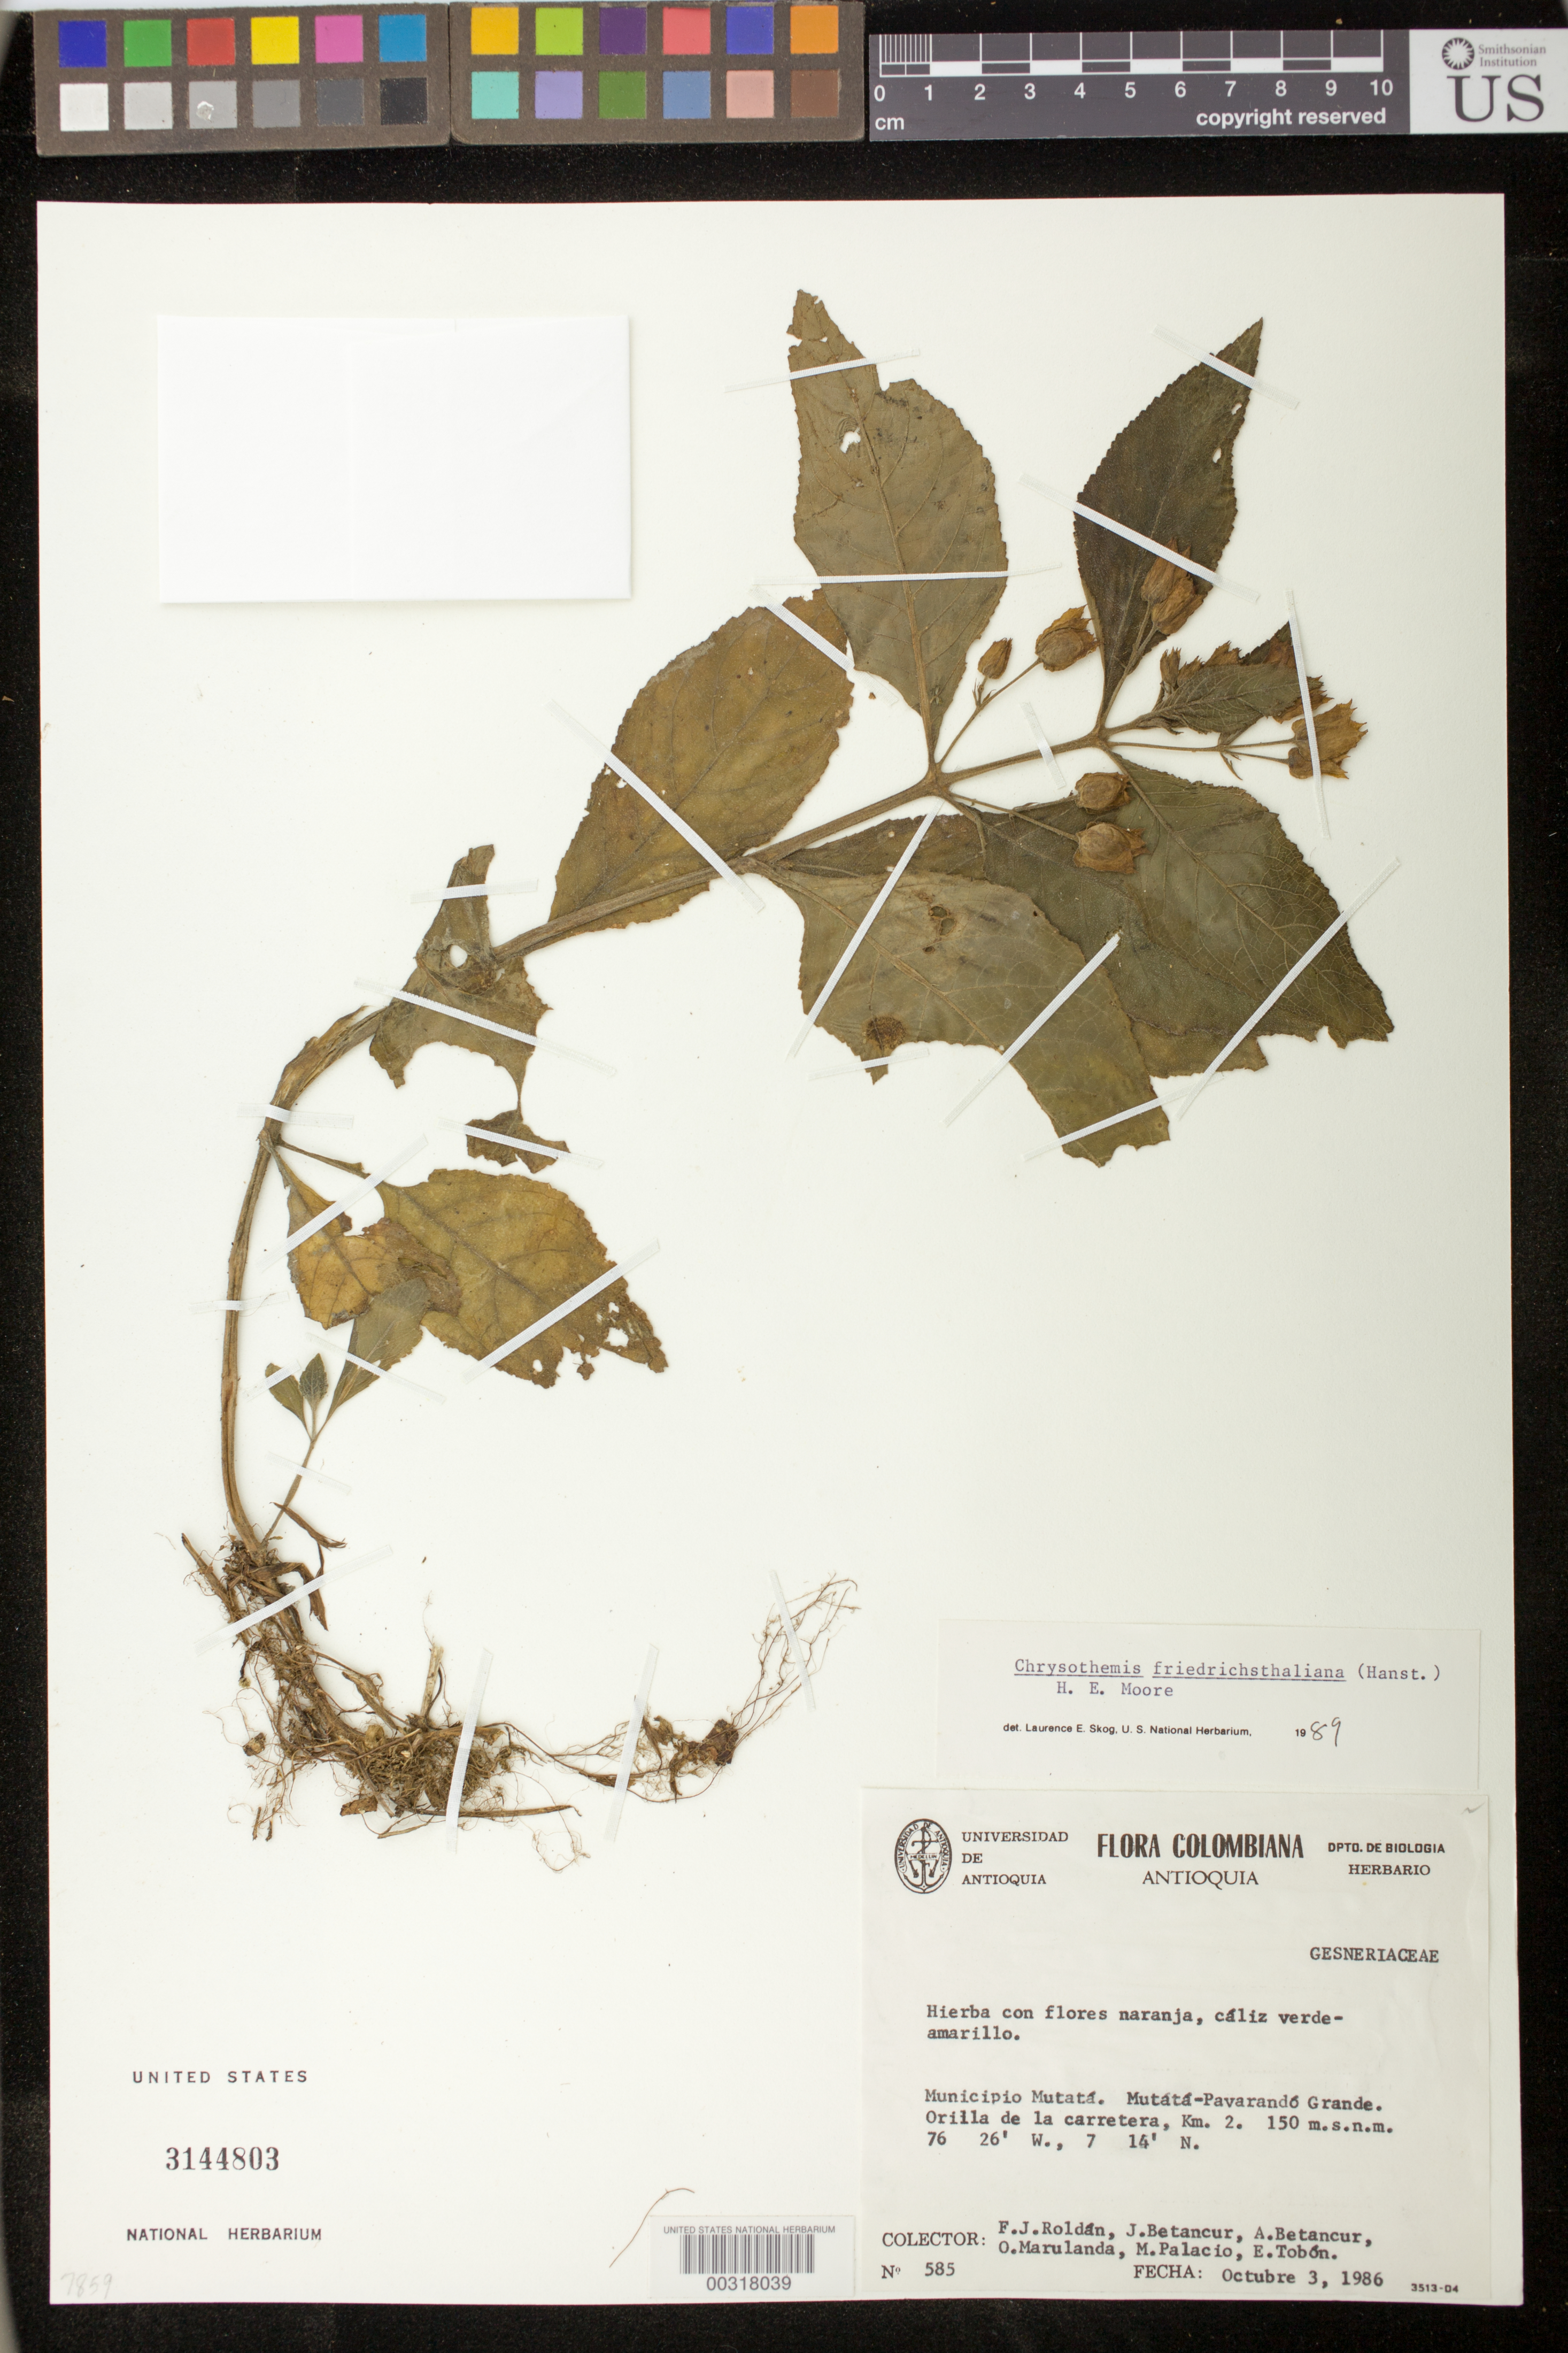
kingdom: Plantae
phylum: Tracheophyta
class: Magnoliopsida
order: Lamiales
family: Gesneriaceae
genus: Chrysothemis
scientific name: Chrysothemis friedrichsthaliana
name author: (Hanst.) H.E. Moore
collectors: F. J. Roldán, J. C. Betancur, A. Betancur, O. Marulanda, M. Palacios & E. Tobón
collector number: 585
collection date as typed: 03 Oct 1986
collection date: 1986-10-03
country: Colombia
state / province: Antioquia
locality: Mun. of Mutata, Mutata-Pavarando Grande, side of the highway, km 2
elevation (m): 150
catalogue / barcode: US 3144803